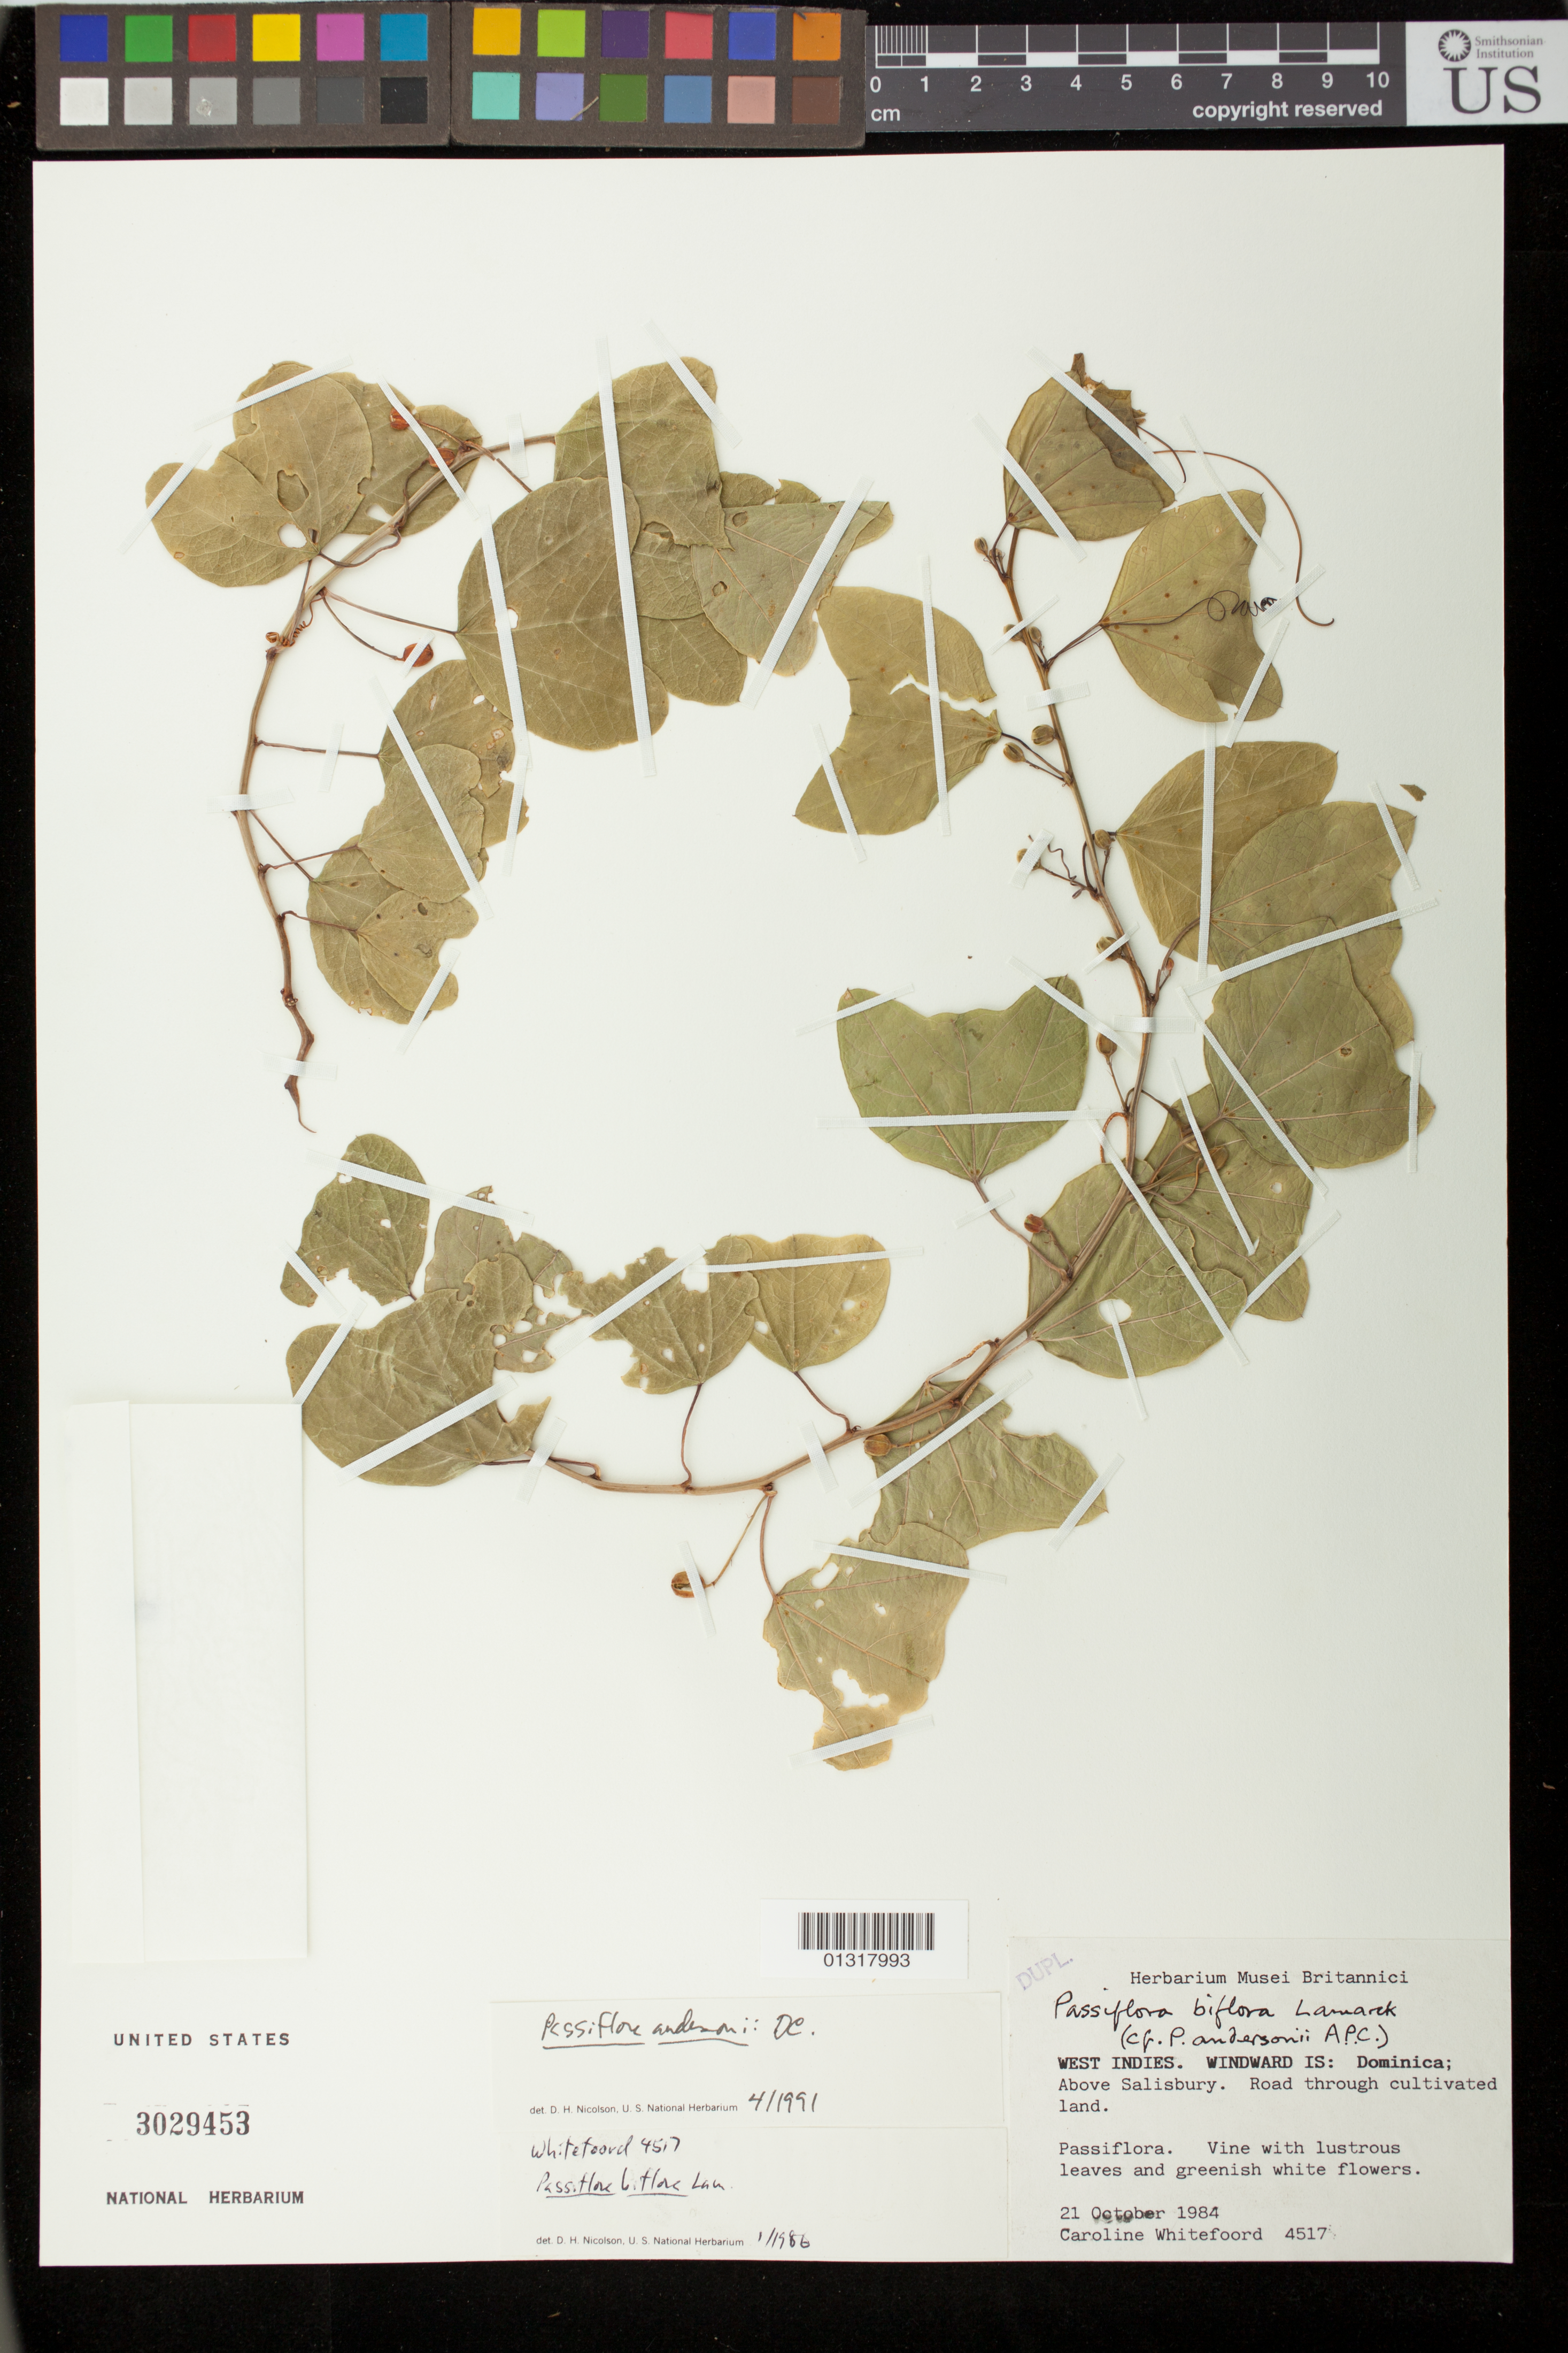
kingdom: Plantae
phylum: Tracheophyta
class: Magnoliopsida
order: Malpighiales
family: Passifloraceae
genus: Passiflora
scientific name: Passiflora andersonii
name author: DC.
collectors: C. Whitefoord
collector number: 4517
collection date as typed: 21 Oct 1984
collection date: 1984-10-21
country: Dominica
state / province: St. Joseph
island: Dominica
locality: Windward Is: Above Salisbury. Road through cultivated land.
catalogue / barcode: US 3029453